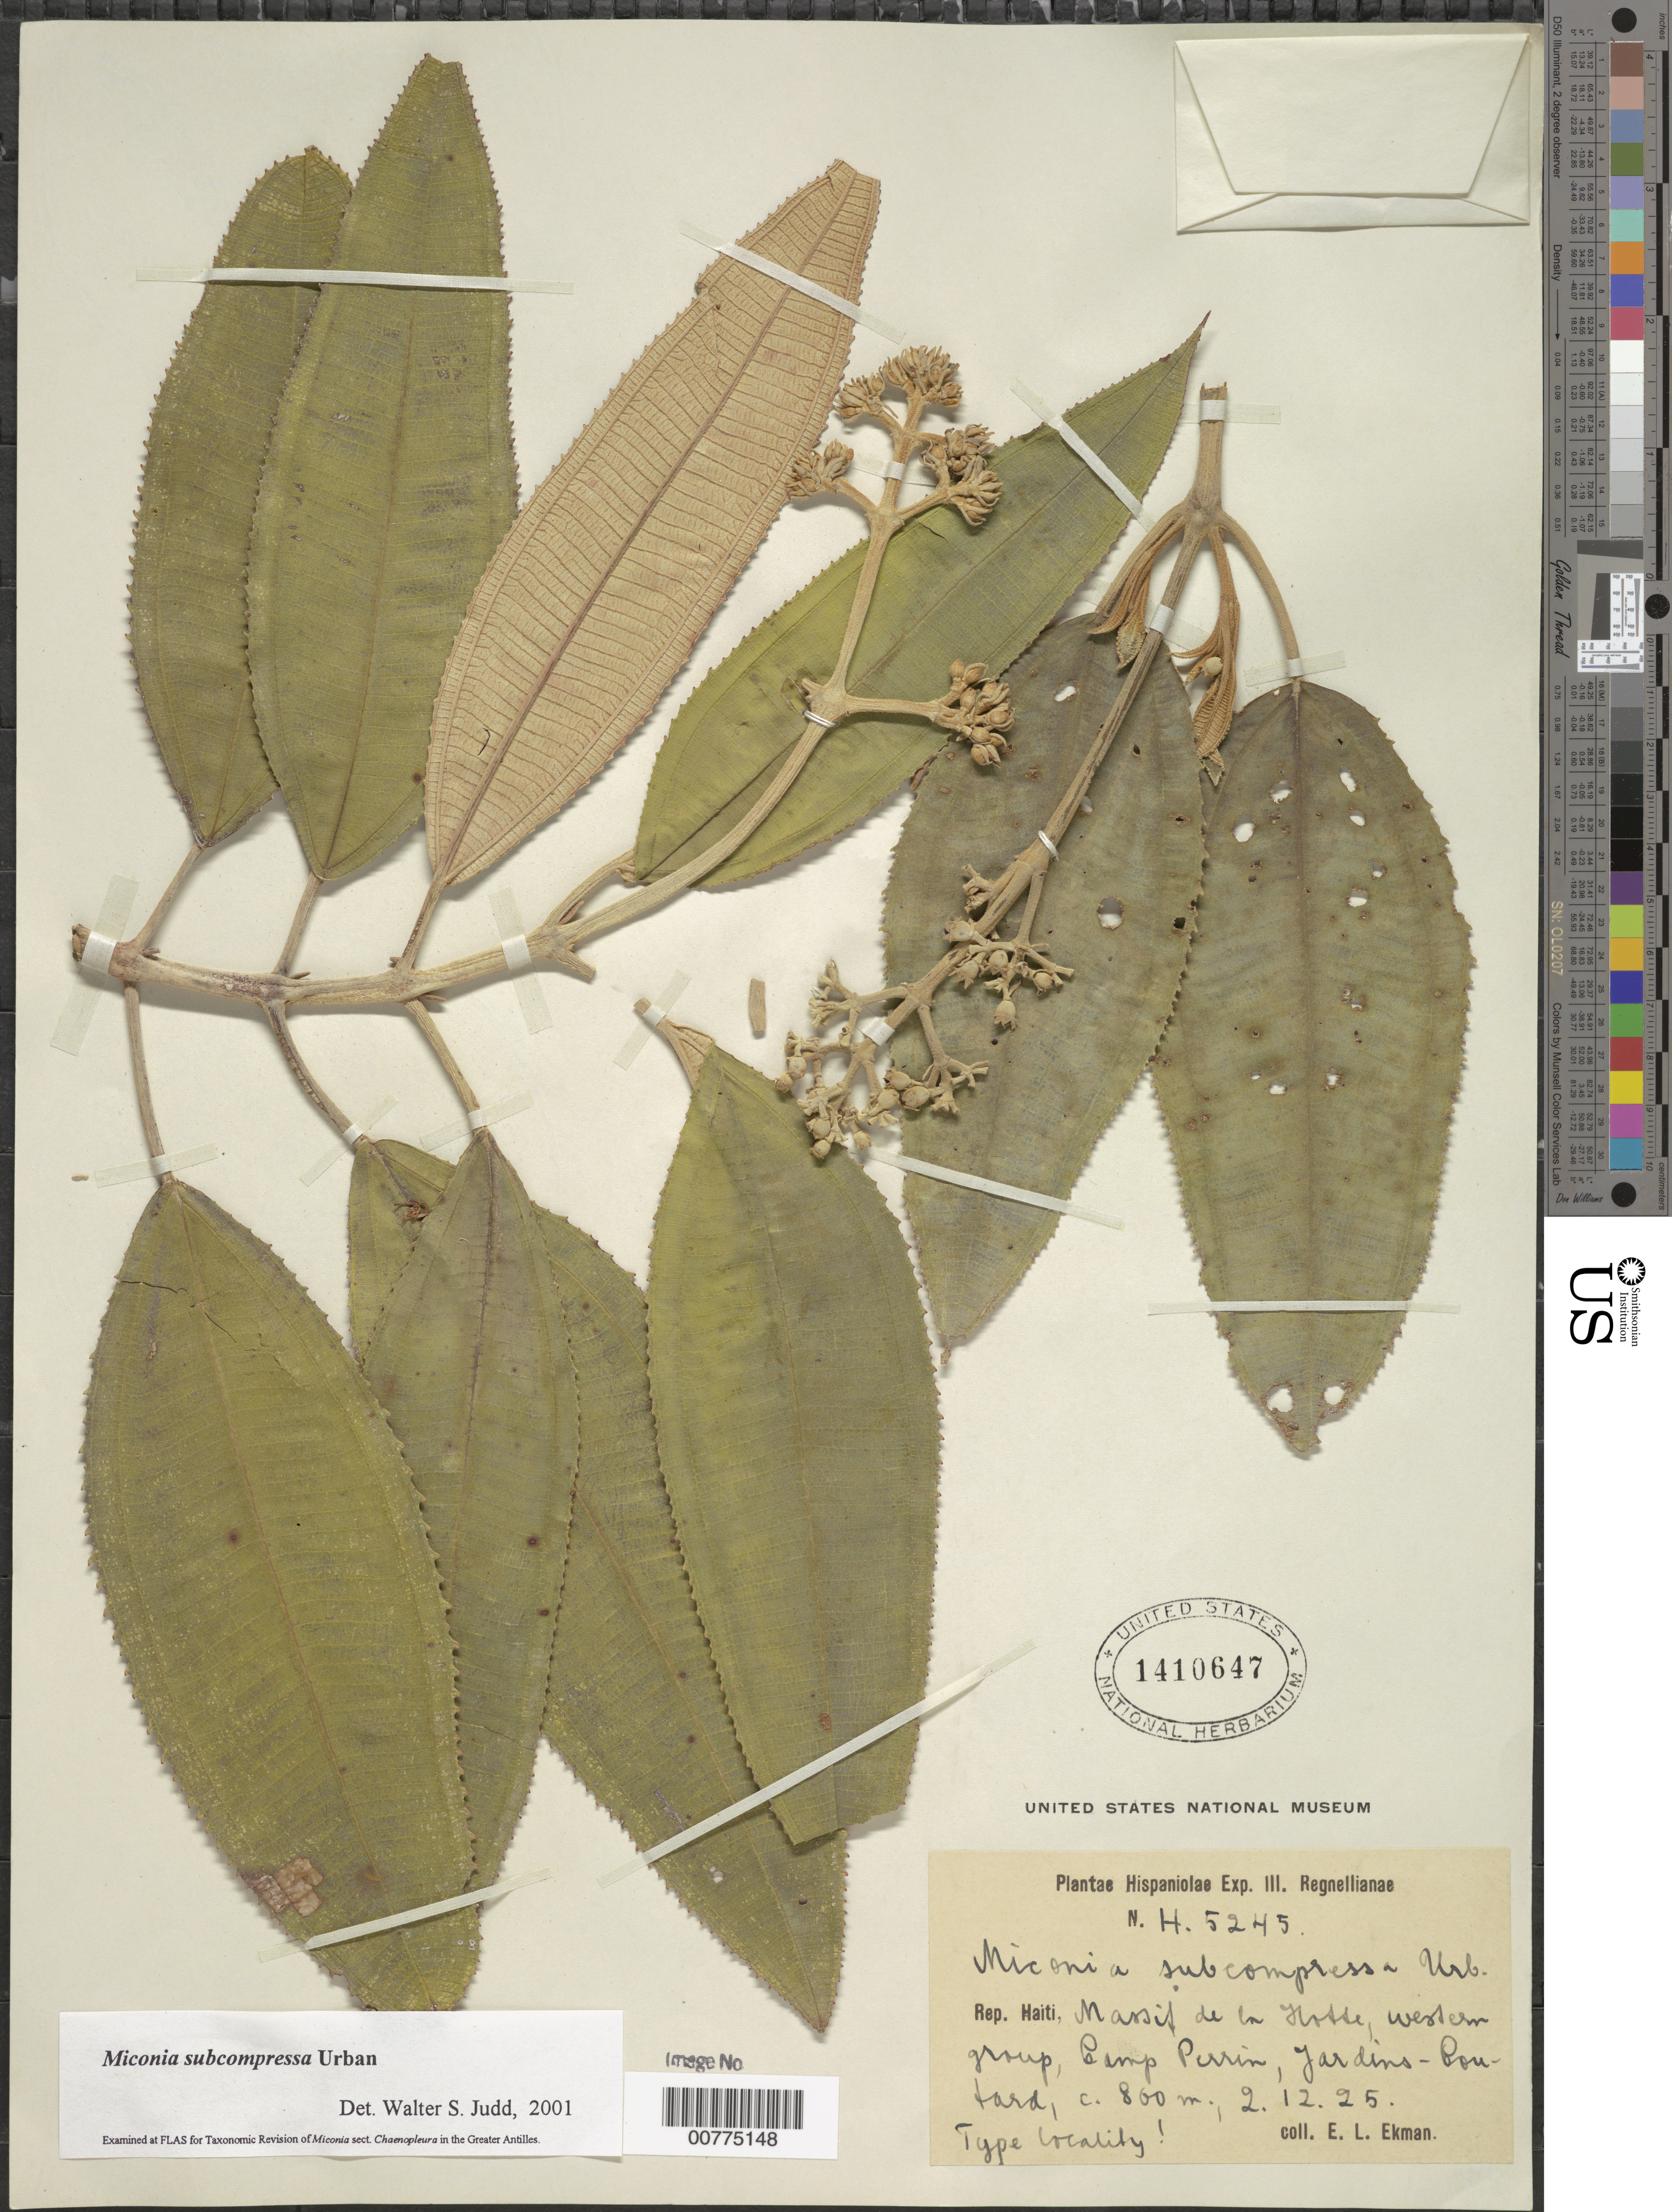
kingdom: Plantae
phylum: Tracheophyta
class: Magnoliopsida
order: Myrtales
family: Melastomataceae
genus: Miconia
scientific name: Miconia subcompressa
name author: Urb.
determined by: Judd, Walter S.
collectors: E. L. Ekman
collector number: H 5245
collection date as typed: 01 Dec 1925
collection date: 1925-12-01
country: Haiti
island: Hispaniola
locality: Massif de la Hotte, western group, Camp Perrin, Jardins-Coutard.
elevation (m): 800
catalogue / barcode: US 1410647